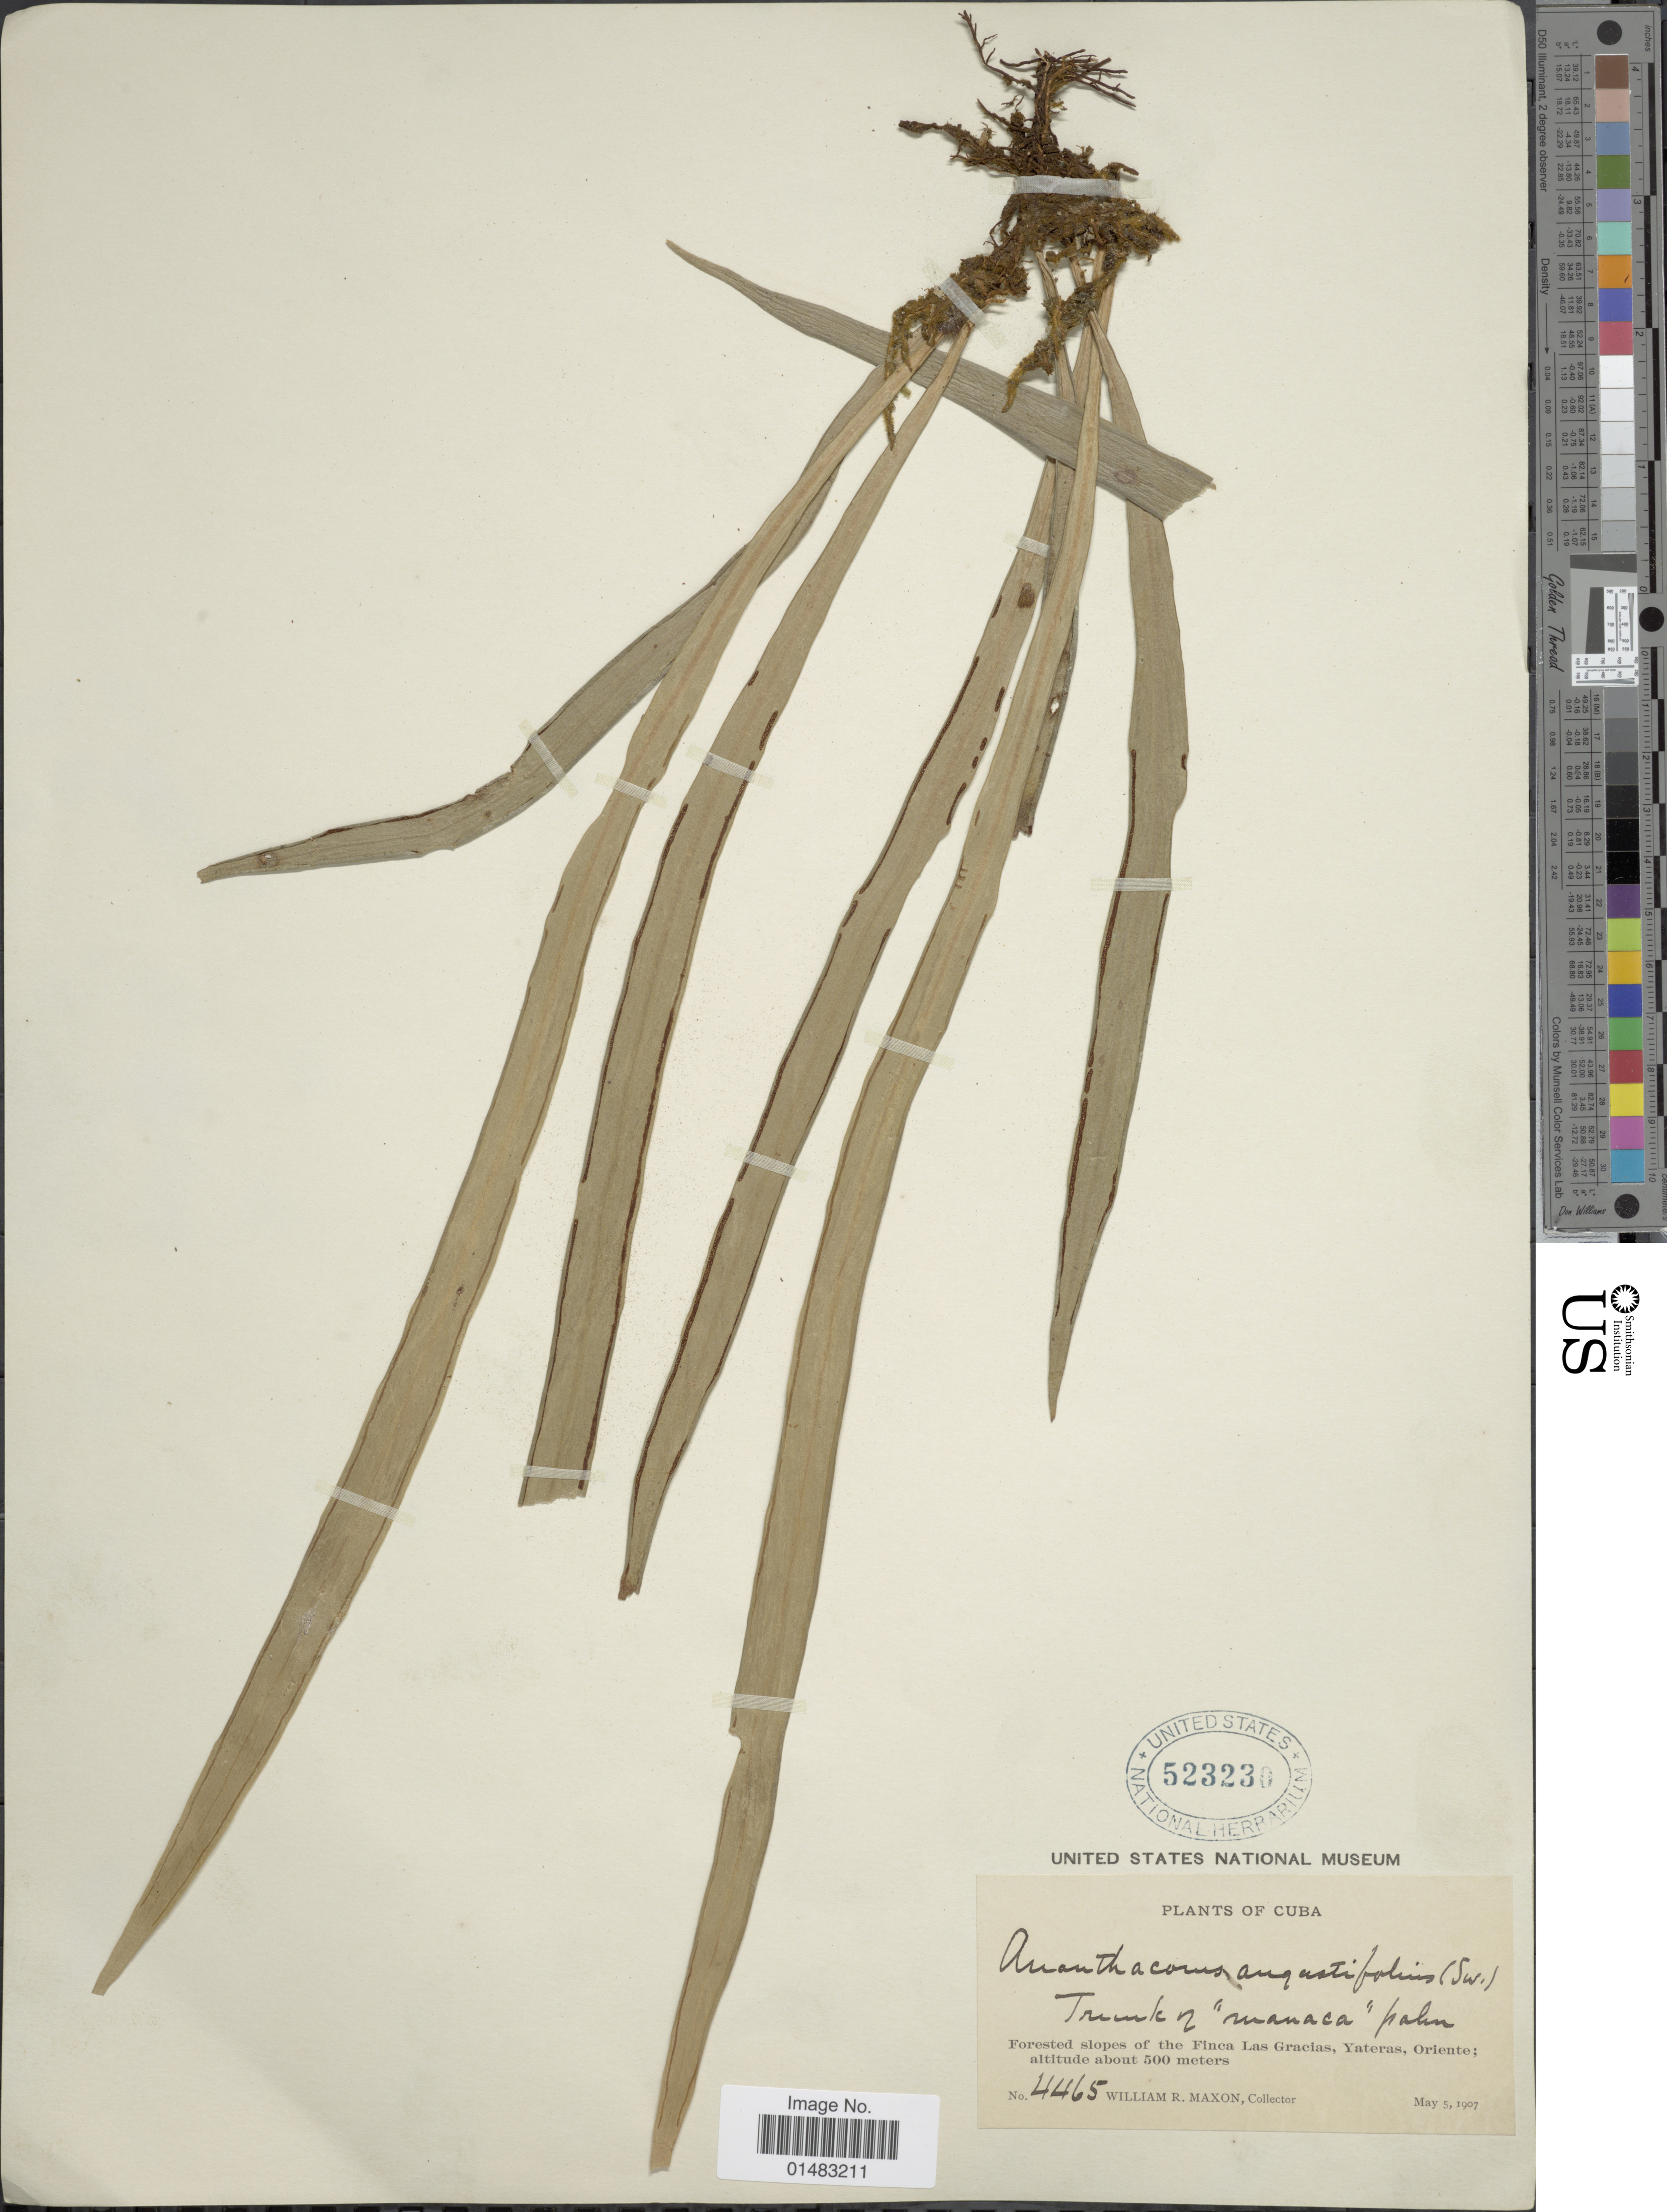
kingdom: Plantae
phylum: Tracheophyta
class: Polypodiopsida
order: Polypodiales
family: Pteridaceae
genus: Ananthacorus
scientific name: Ananthacorus angustifolius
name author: (Sw.) Underw. & Maxon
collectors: W. R. Maxon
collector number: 4465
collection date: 1907-05-05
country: Cuba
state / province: Oriente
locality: Forested slopes of the Finea Las Gracias, Yateras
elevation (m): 500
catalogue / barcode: US 523230